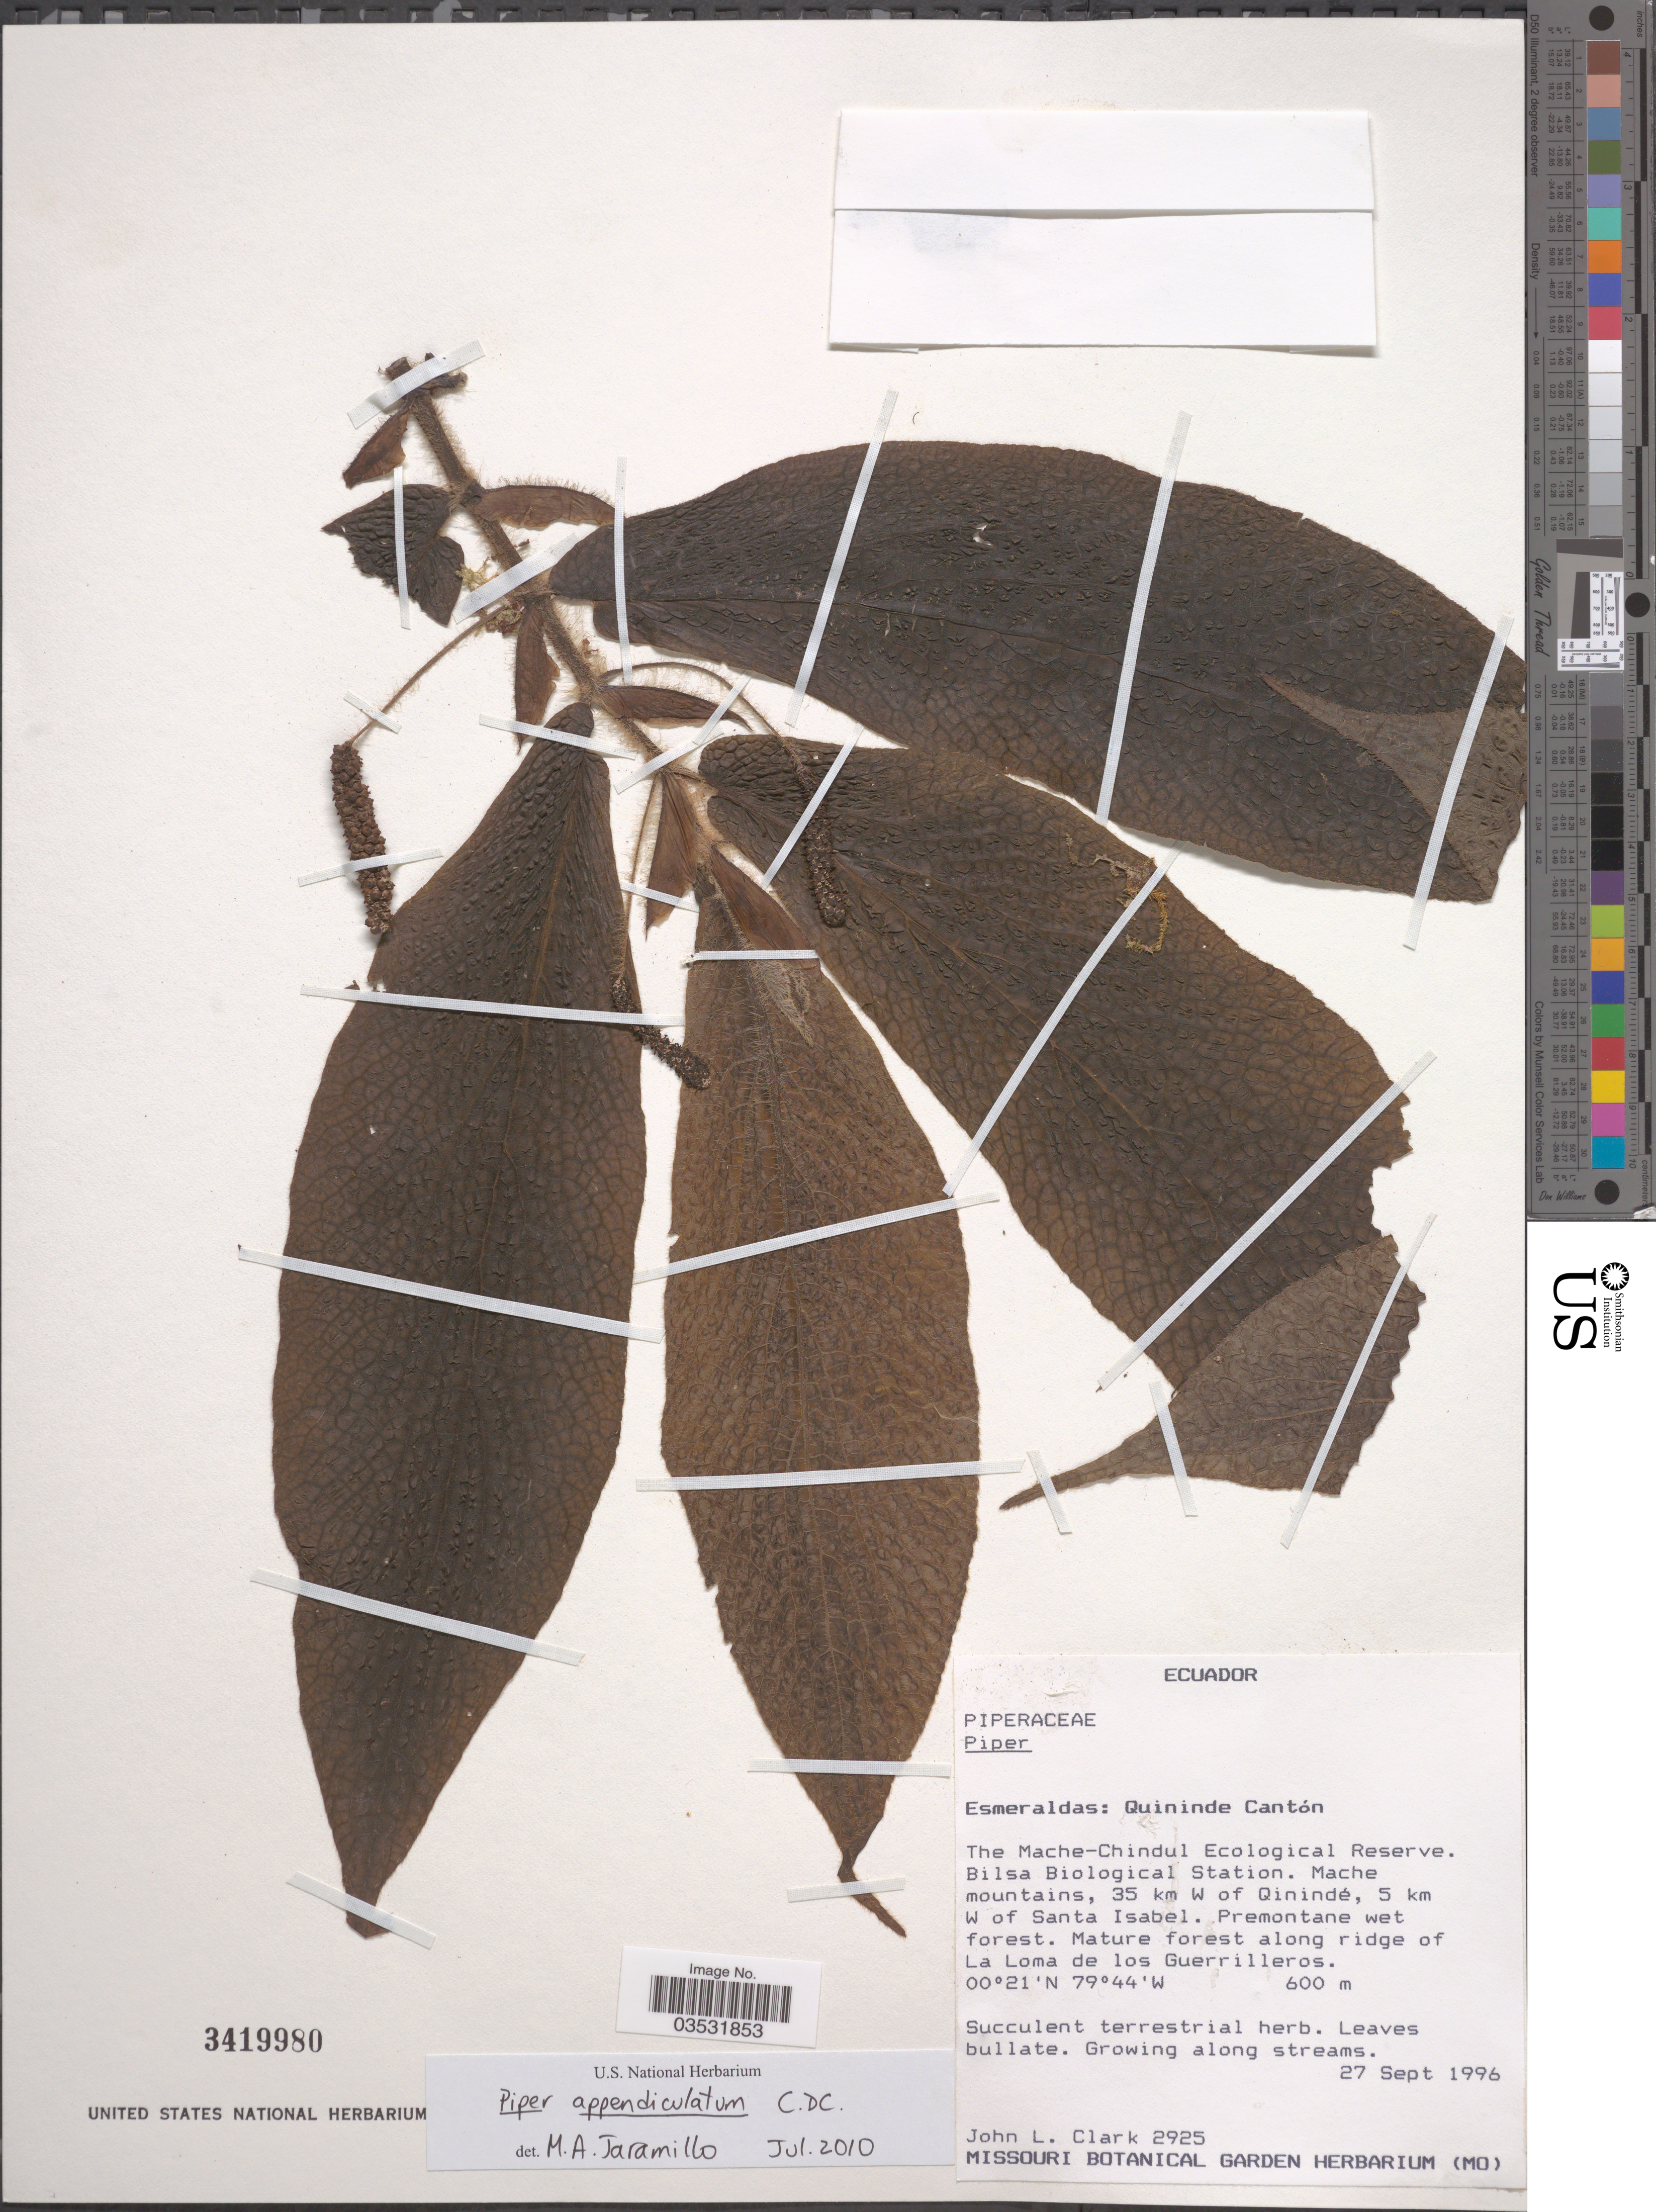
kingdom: Plantae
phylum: Tracheophyta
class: Magnoliopsida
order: Piperales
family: Piperaceae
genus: Piper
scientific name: Piper appendiculatum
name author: (Benth.) C. DC.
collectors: J. L. Clark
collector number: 2925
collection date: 1996-09-27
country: Ecuador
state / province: Esmeraldas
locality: Quininde Cantón. The Mache-Chindul Ecological Reserve. Bilsa Biological Station. Mache mountains, 35 km W of Quinindé, 5 km W of Santa Isabel. Mature forest along ridge of La Loma de los Guerrilleros.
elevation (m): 600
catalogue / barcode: US 3419980